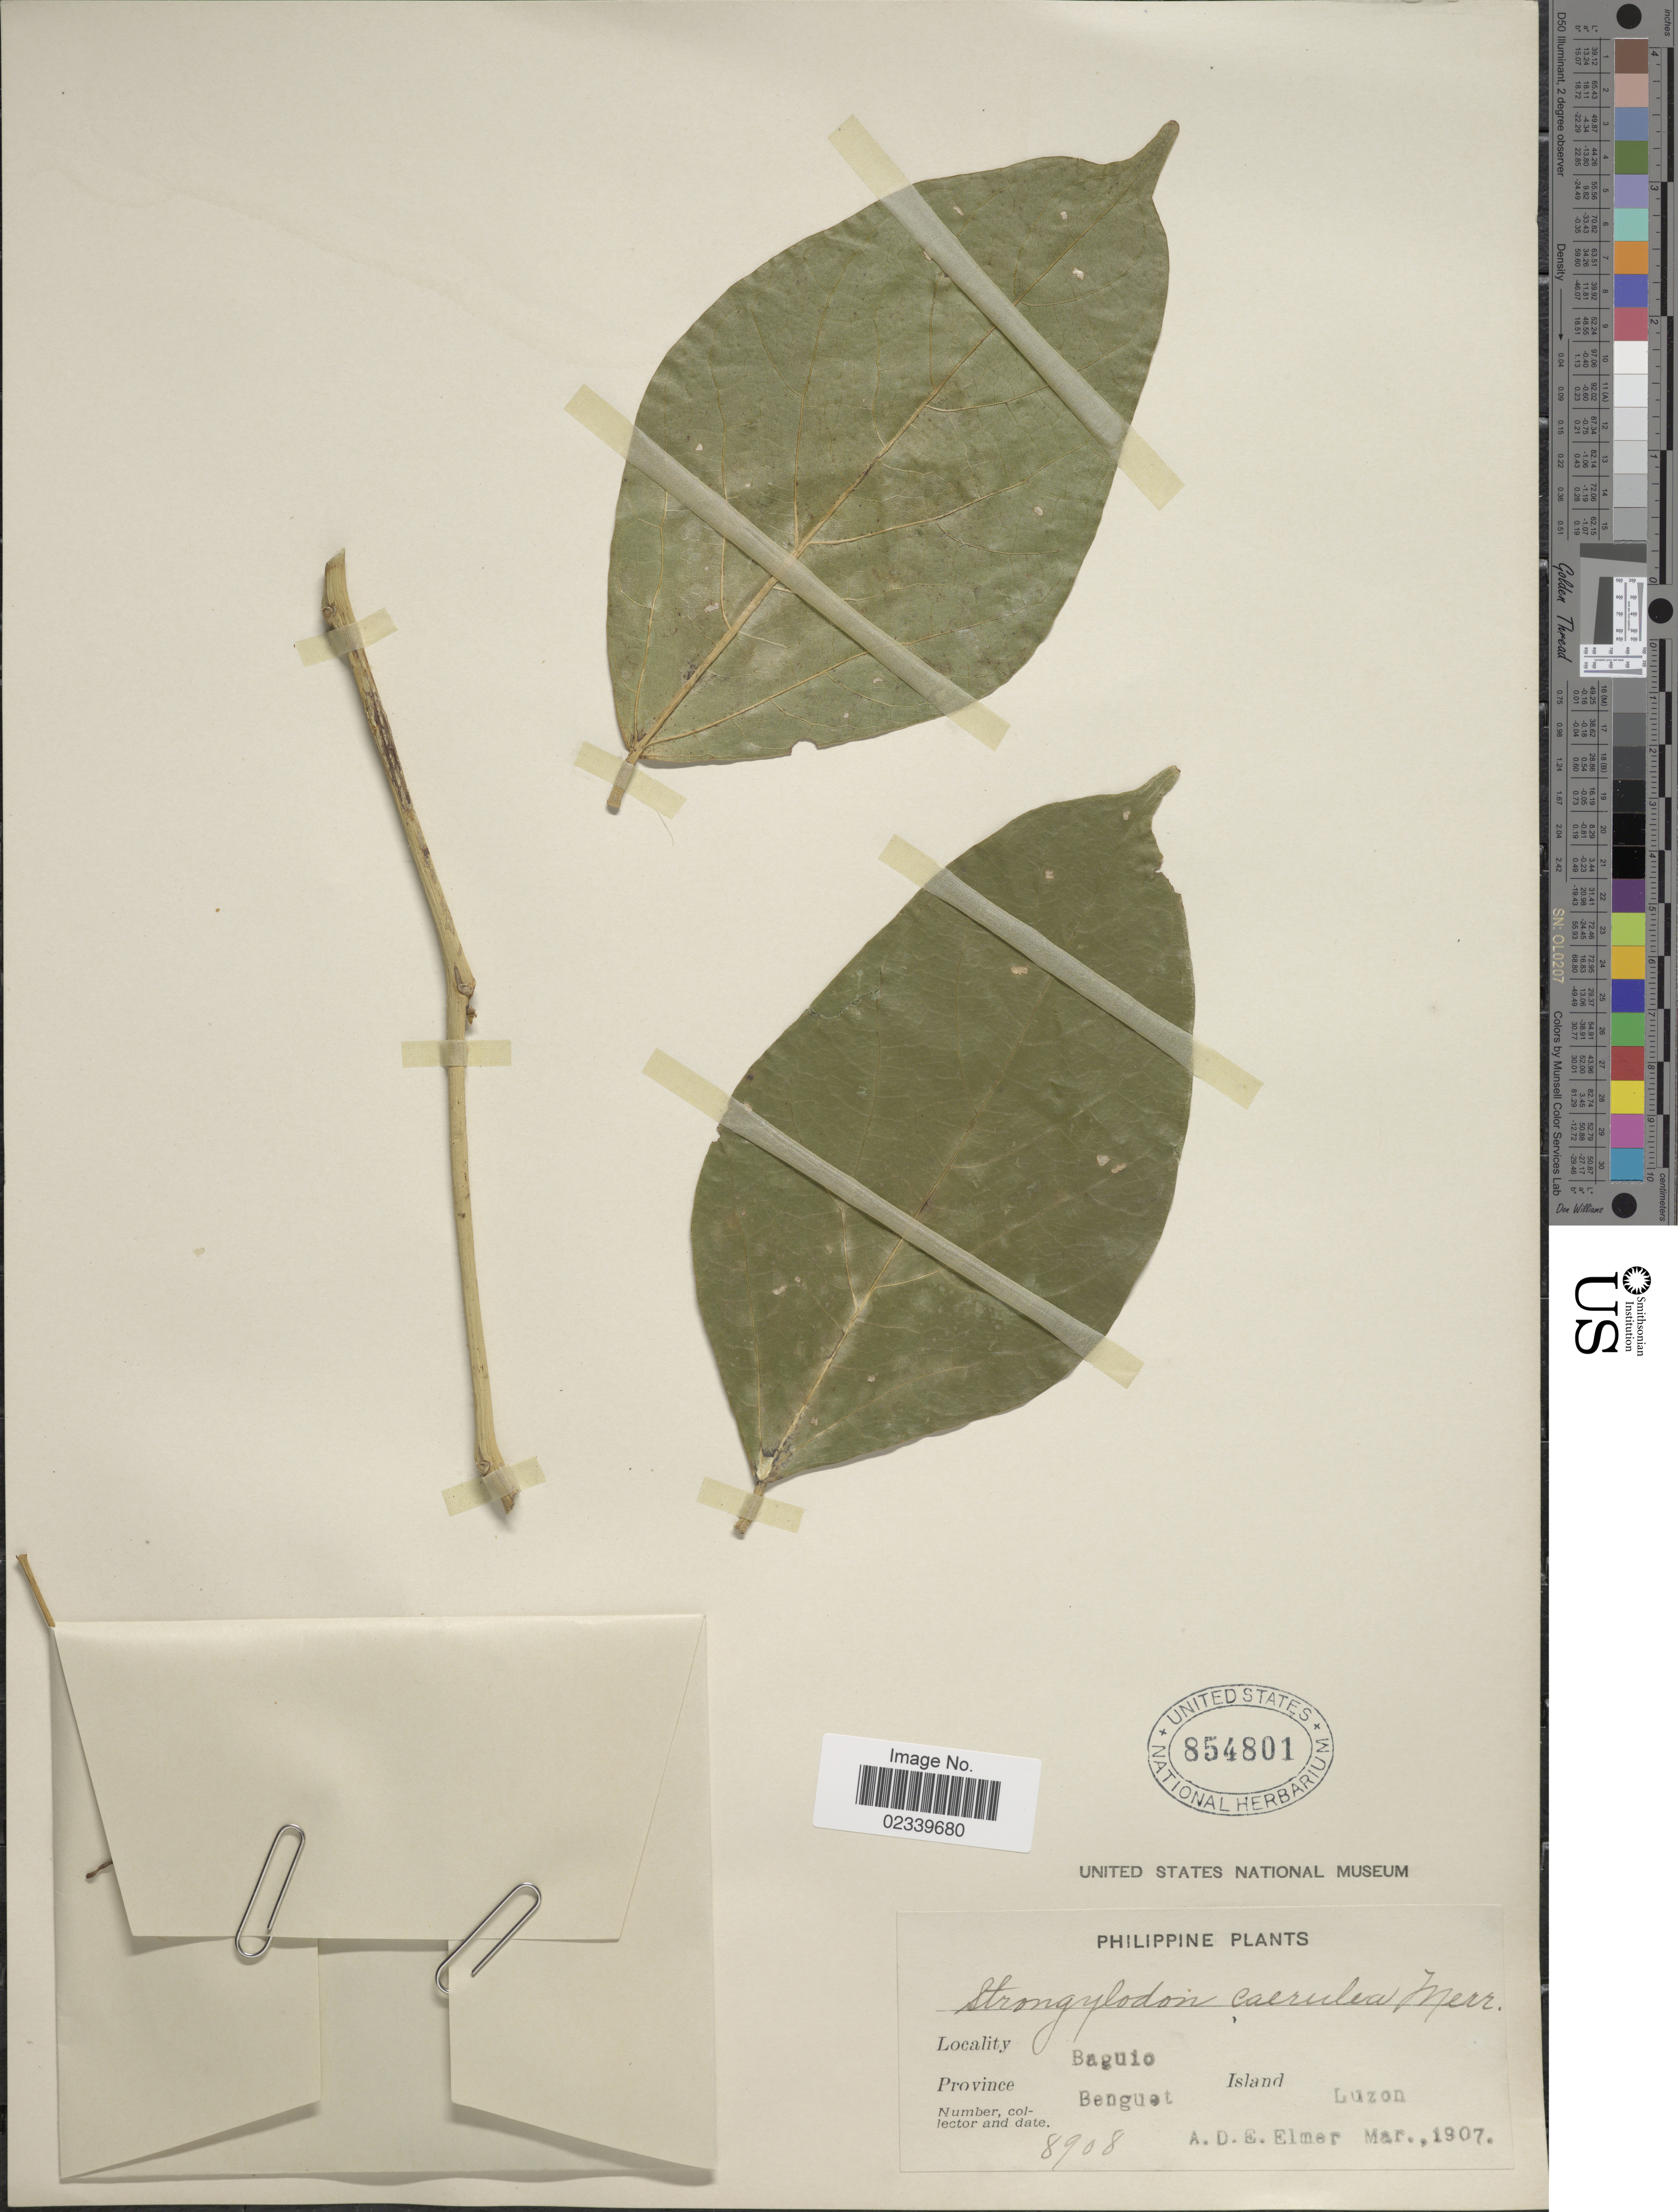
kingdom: Plantae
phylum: Tracheophyta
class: Magnoliopsida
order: Fabales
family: Fabaceae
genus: Strongylodon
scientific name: Strongylodon caerulea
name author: Merr.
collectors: A. D. E. Elmer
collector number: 8908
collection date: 1907-03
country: Philippines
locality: Baguio, Province Benguet Island Luzon.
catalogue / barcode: US 854801